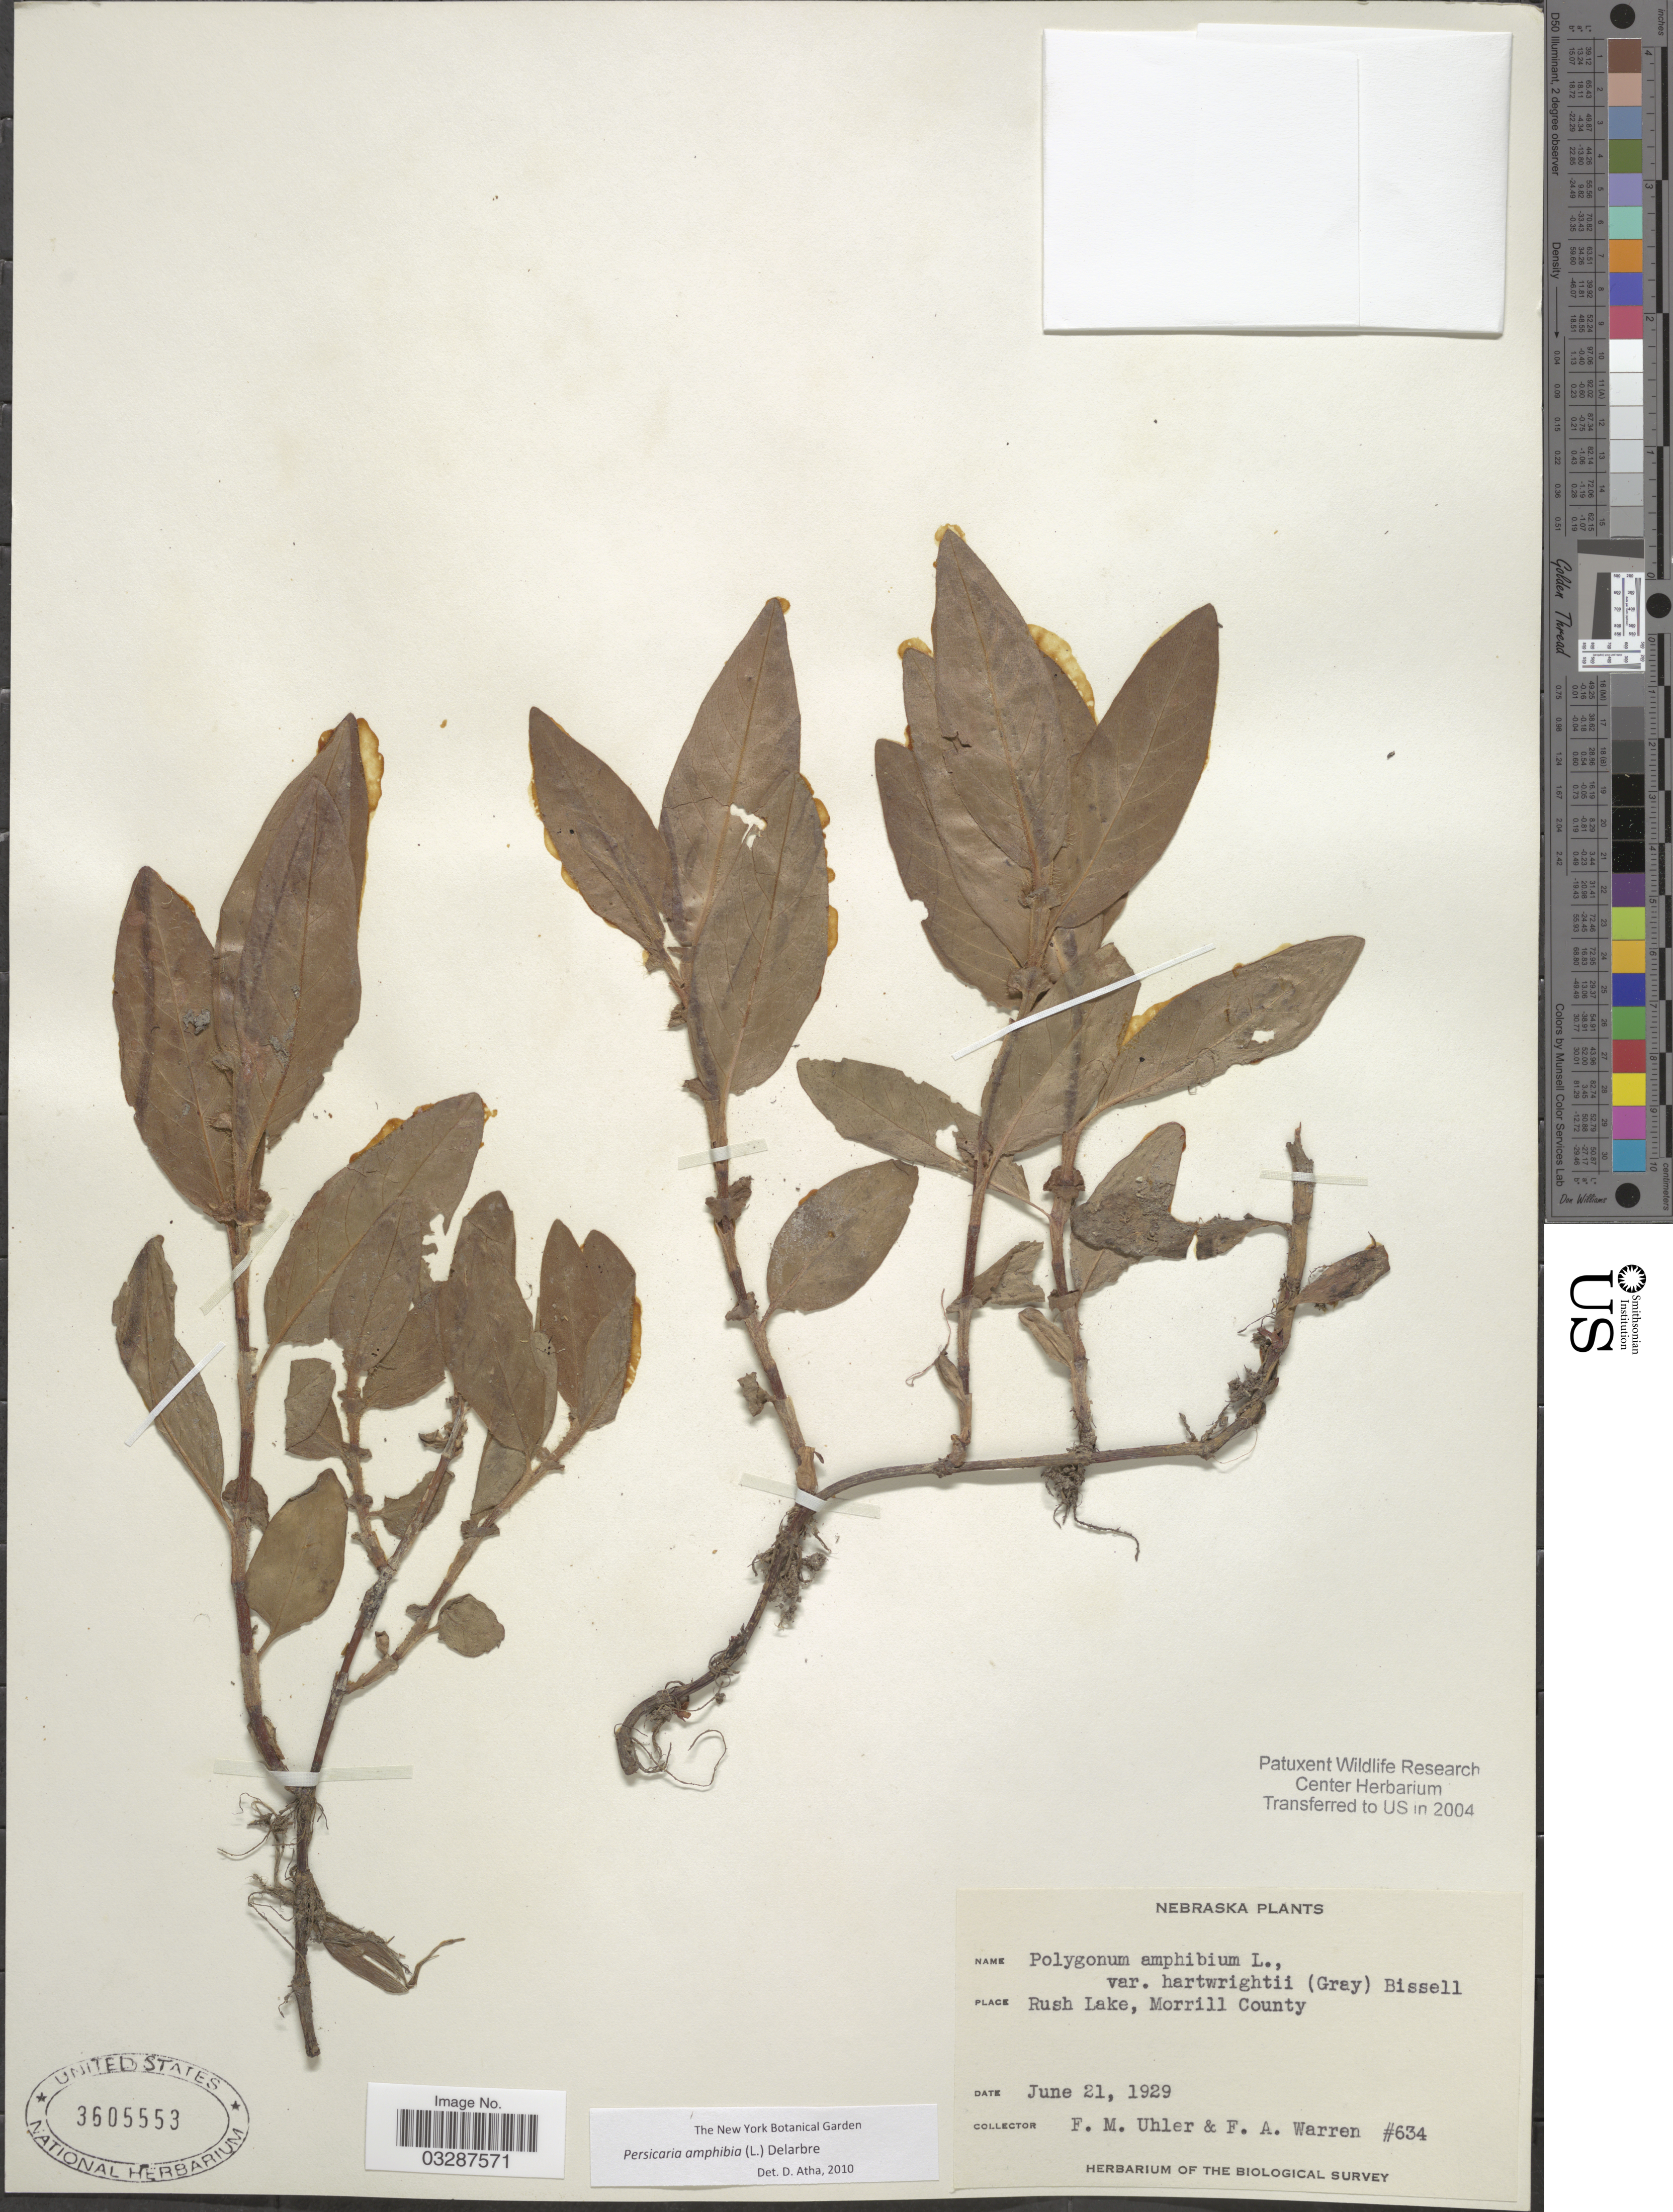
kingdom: Plantae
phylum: Tracheophyta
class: Magnoliopsida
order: Caryophyllales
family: Polygonaceae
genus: Persicaria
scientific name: Persicaria amphibia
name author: (L.) Delarbre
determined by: Atha, D. E.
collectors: F. M. Uhler & F. Warren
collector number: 634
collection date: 1929-06-21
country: United States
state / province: Nebraska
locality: Rush Lake, Morrill County.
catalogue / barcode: US 3605553